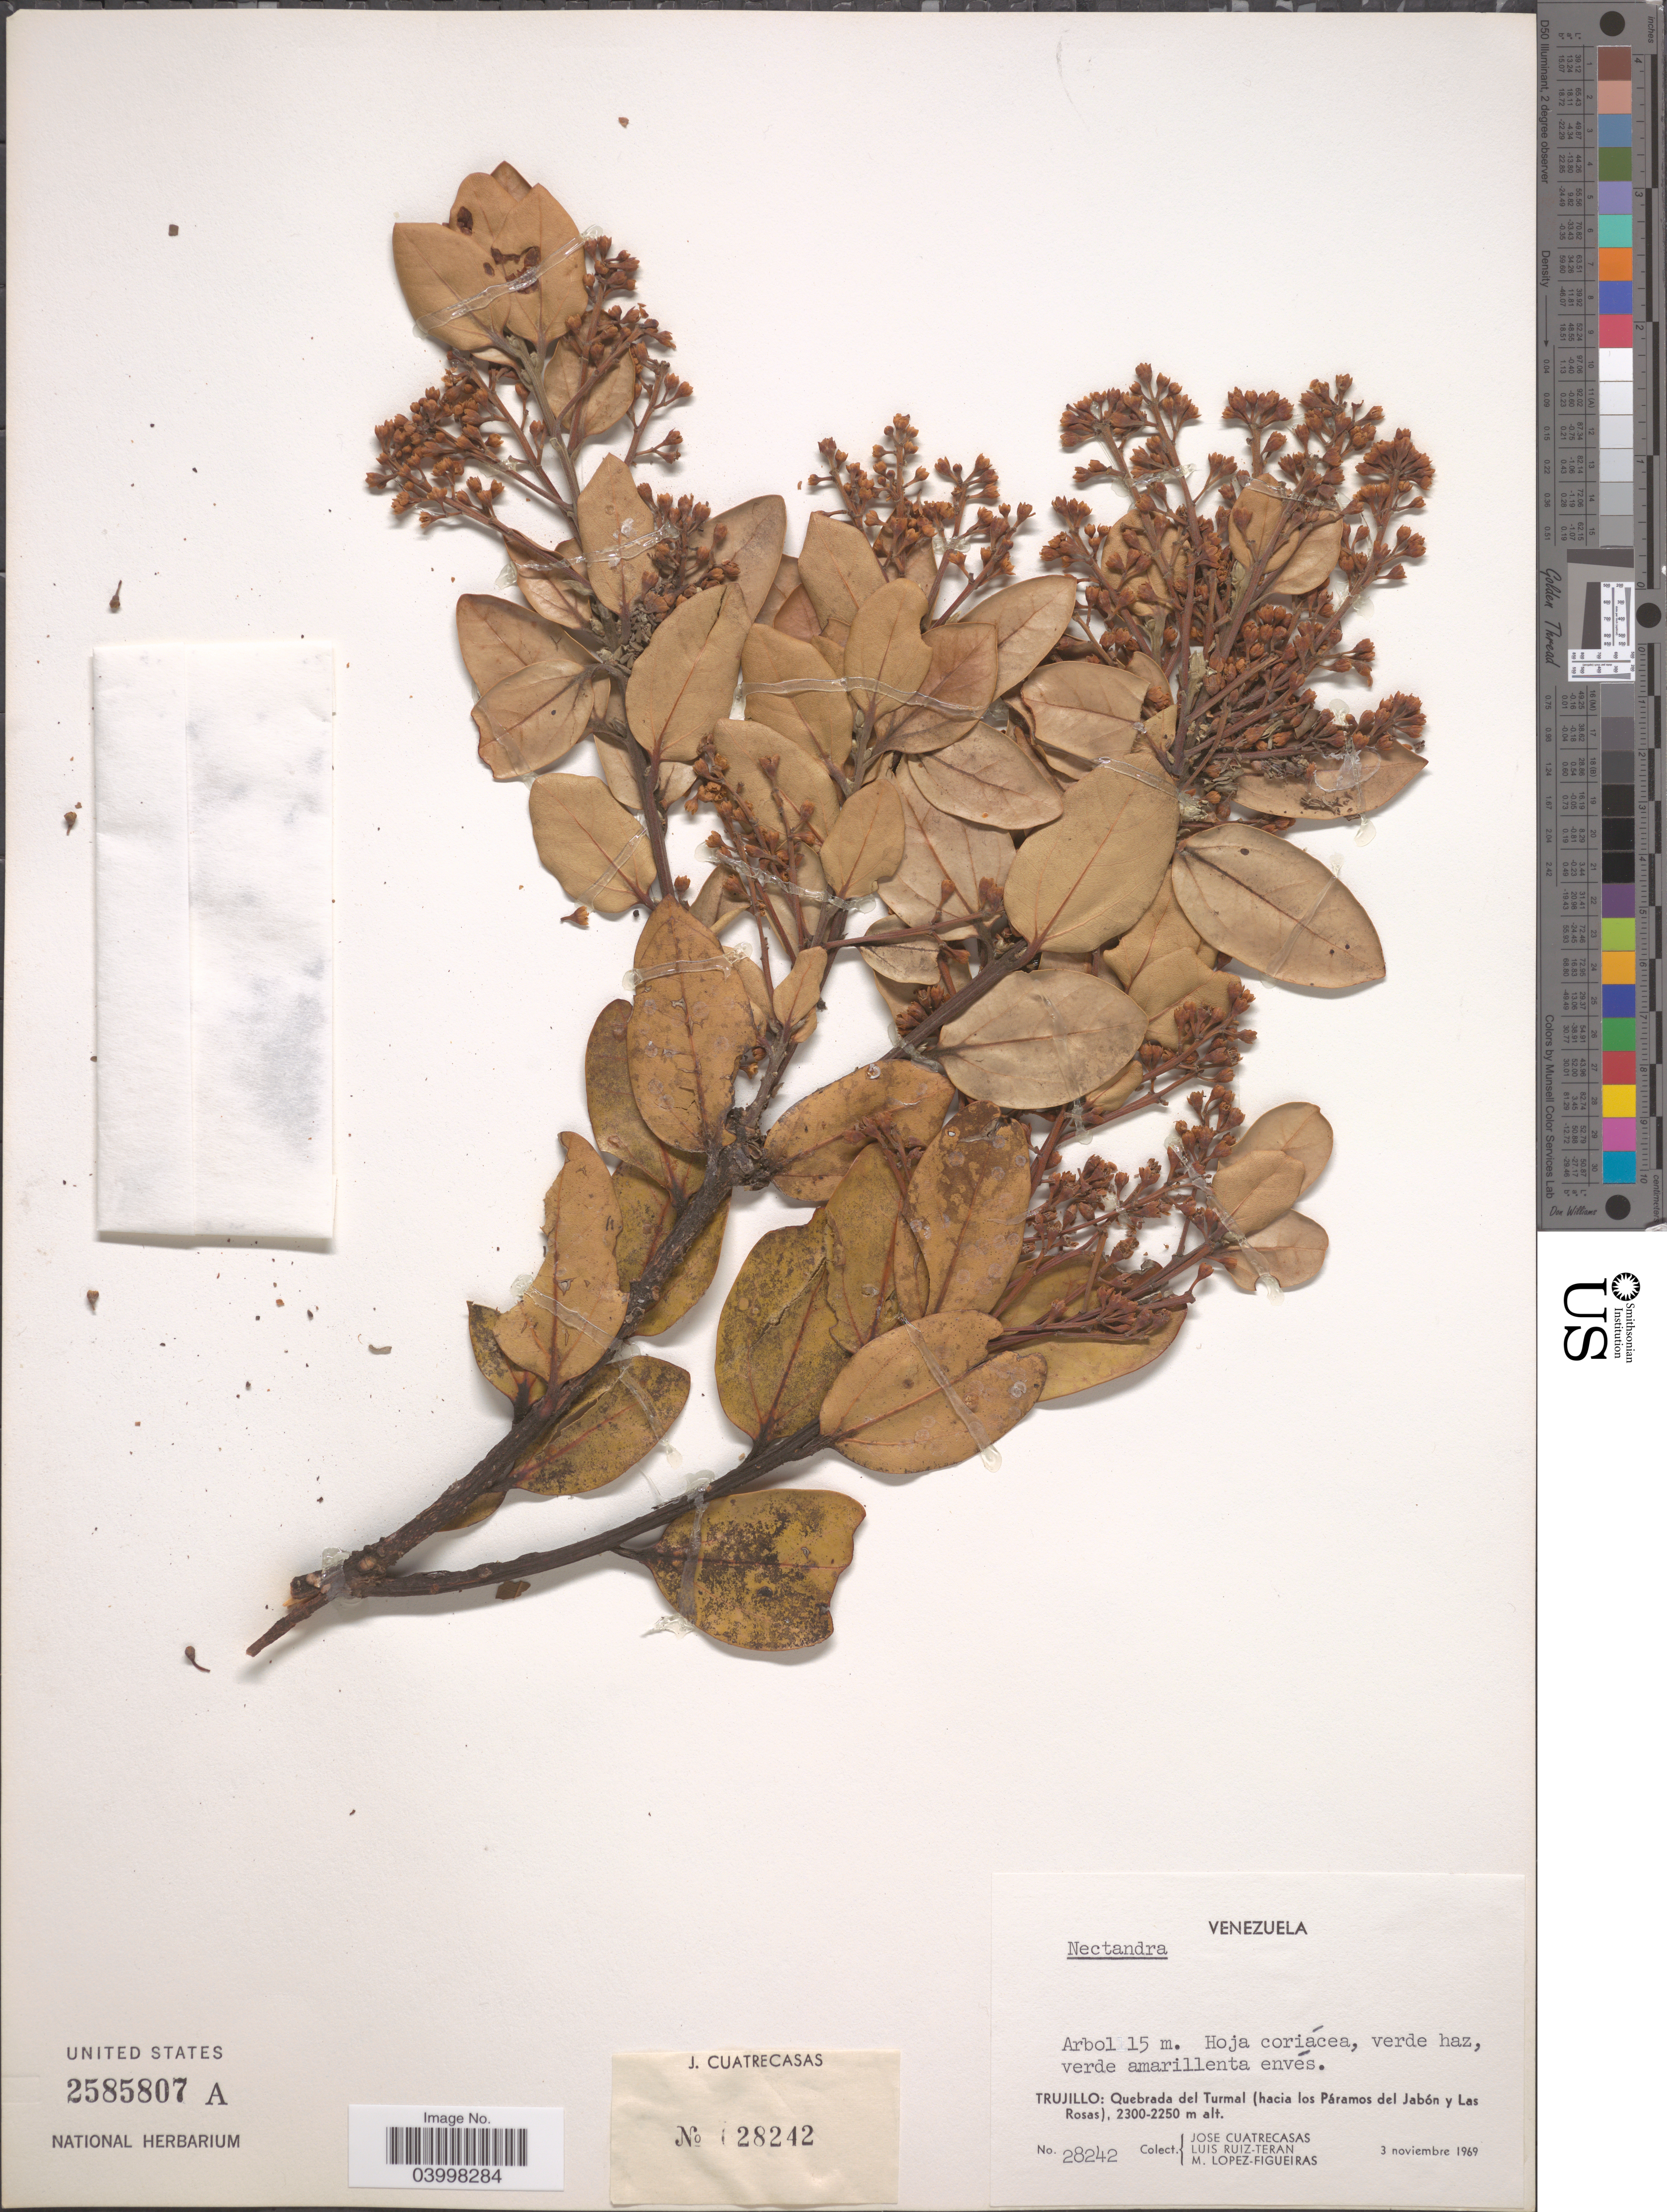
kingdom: Plantae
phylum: Tracheophyta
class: Magnoliopsida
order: Laurales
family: Lauraceae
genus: Nectandra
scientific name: Nectandra sp.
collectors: J. Cuatrecasas, L. Teran & M. López Figueiras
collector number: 28242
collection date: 1969-11-03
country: Venezuela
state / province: Trujillo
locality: Quebrada del Turmal (hacia los Páramos del Jabón y Las Rosas).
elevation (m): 2250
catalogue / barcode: US 2585807A